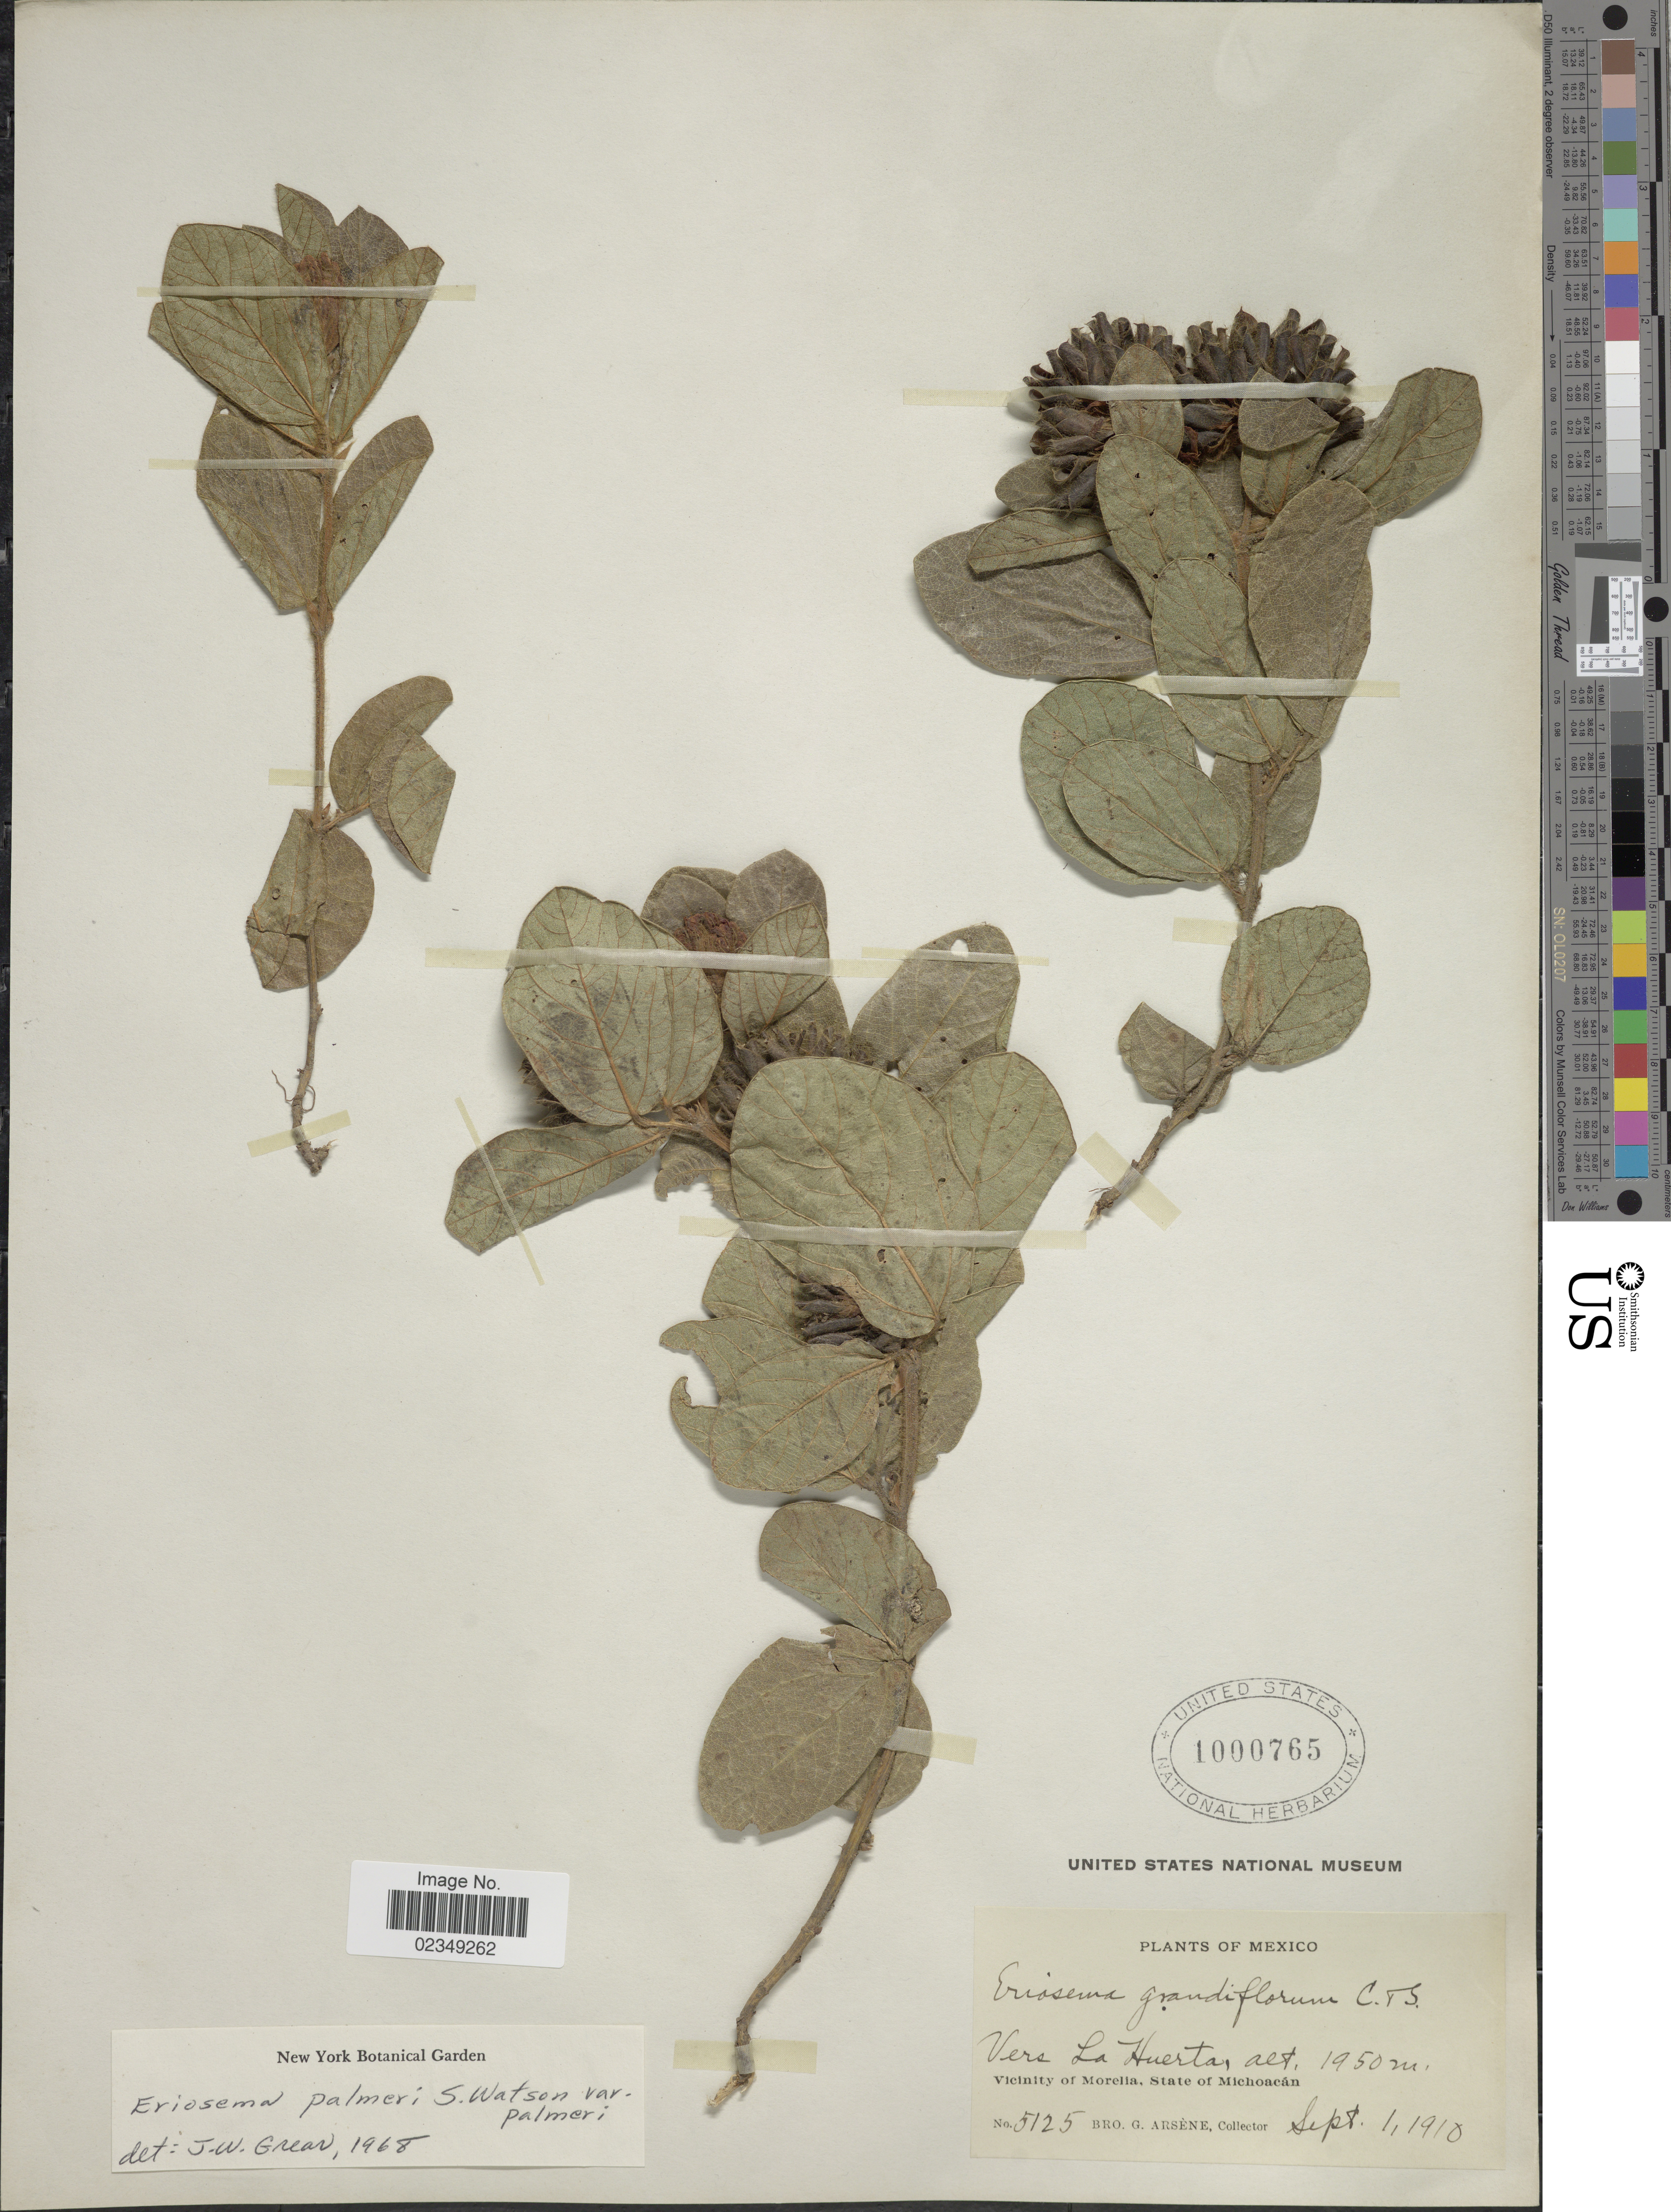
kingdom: Plantae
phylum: Tracheophyta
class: Magnoliopsida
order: Fabales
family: Fabaceae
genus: Eriosema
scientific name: Eriosema palmeri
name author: S. Watson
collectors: Bro. G. Arsène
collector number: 5125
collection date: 1910-09-01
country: Mexico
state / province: Michoacán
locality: Vers La Huerta. Vicinity of Morelia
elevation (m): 1950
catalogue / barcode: US 1000765